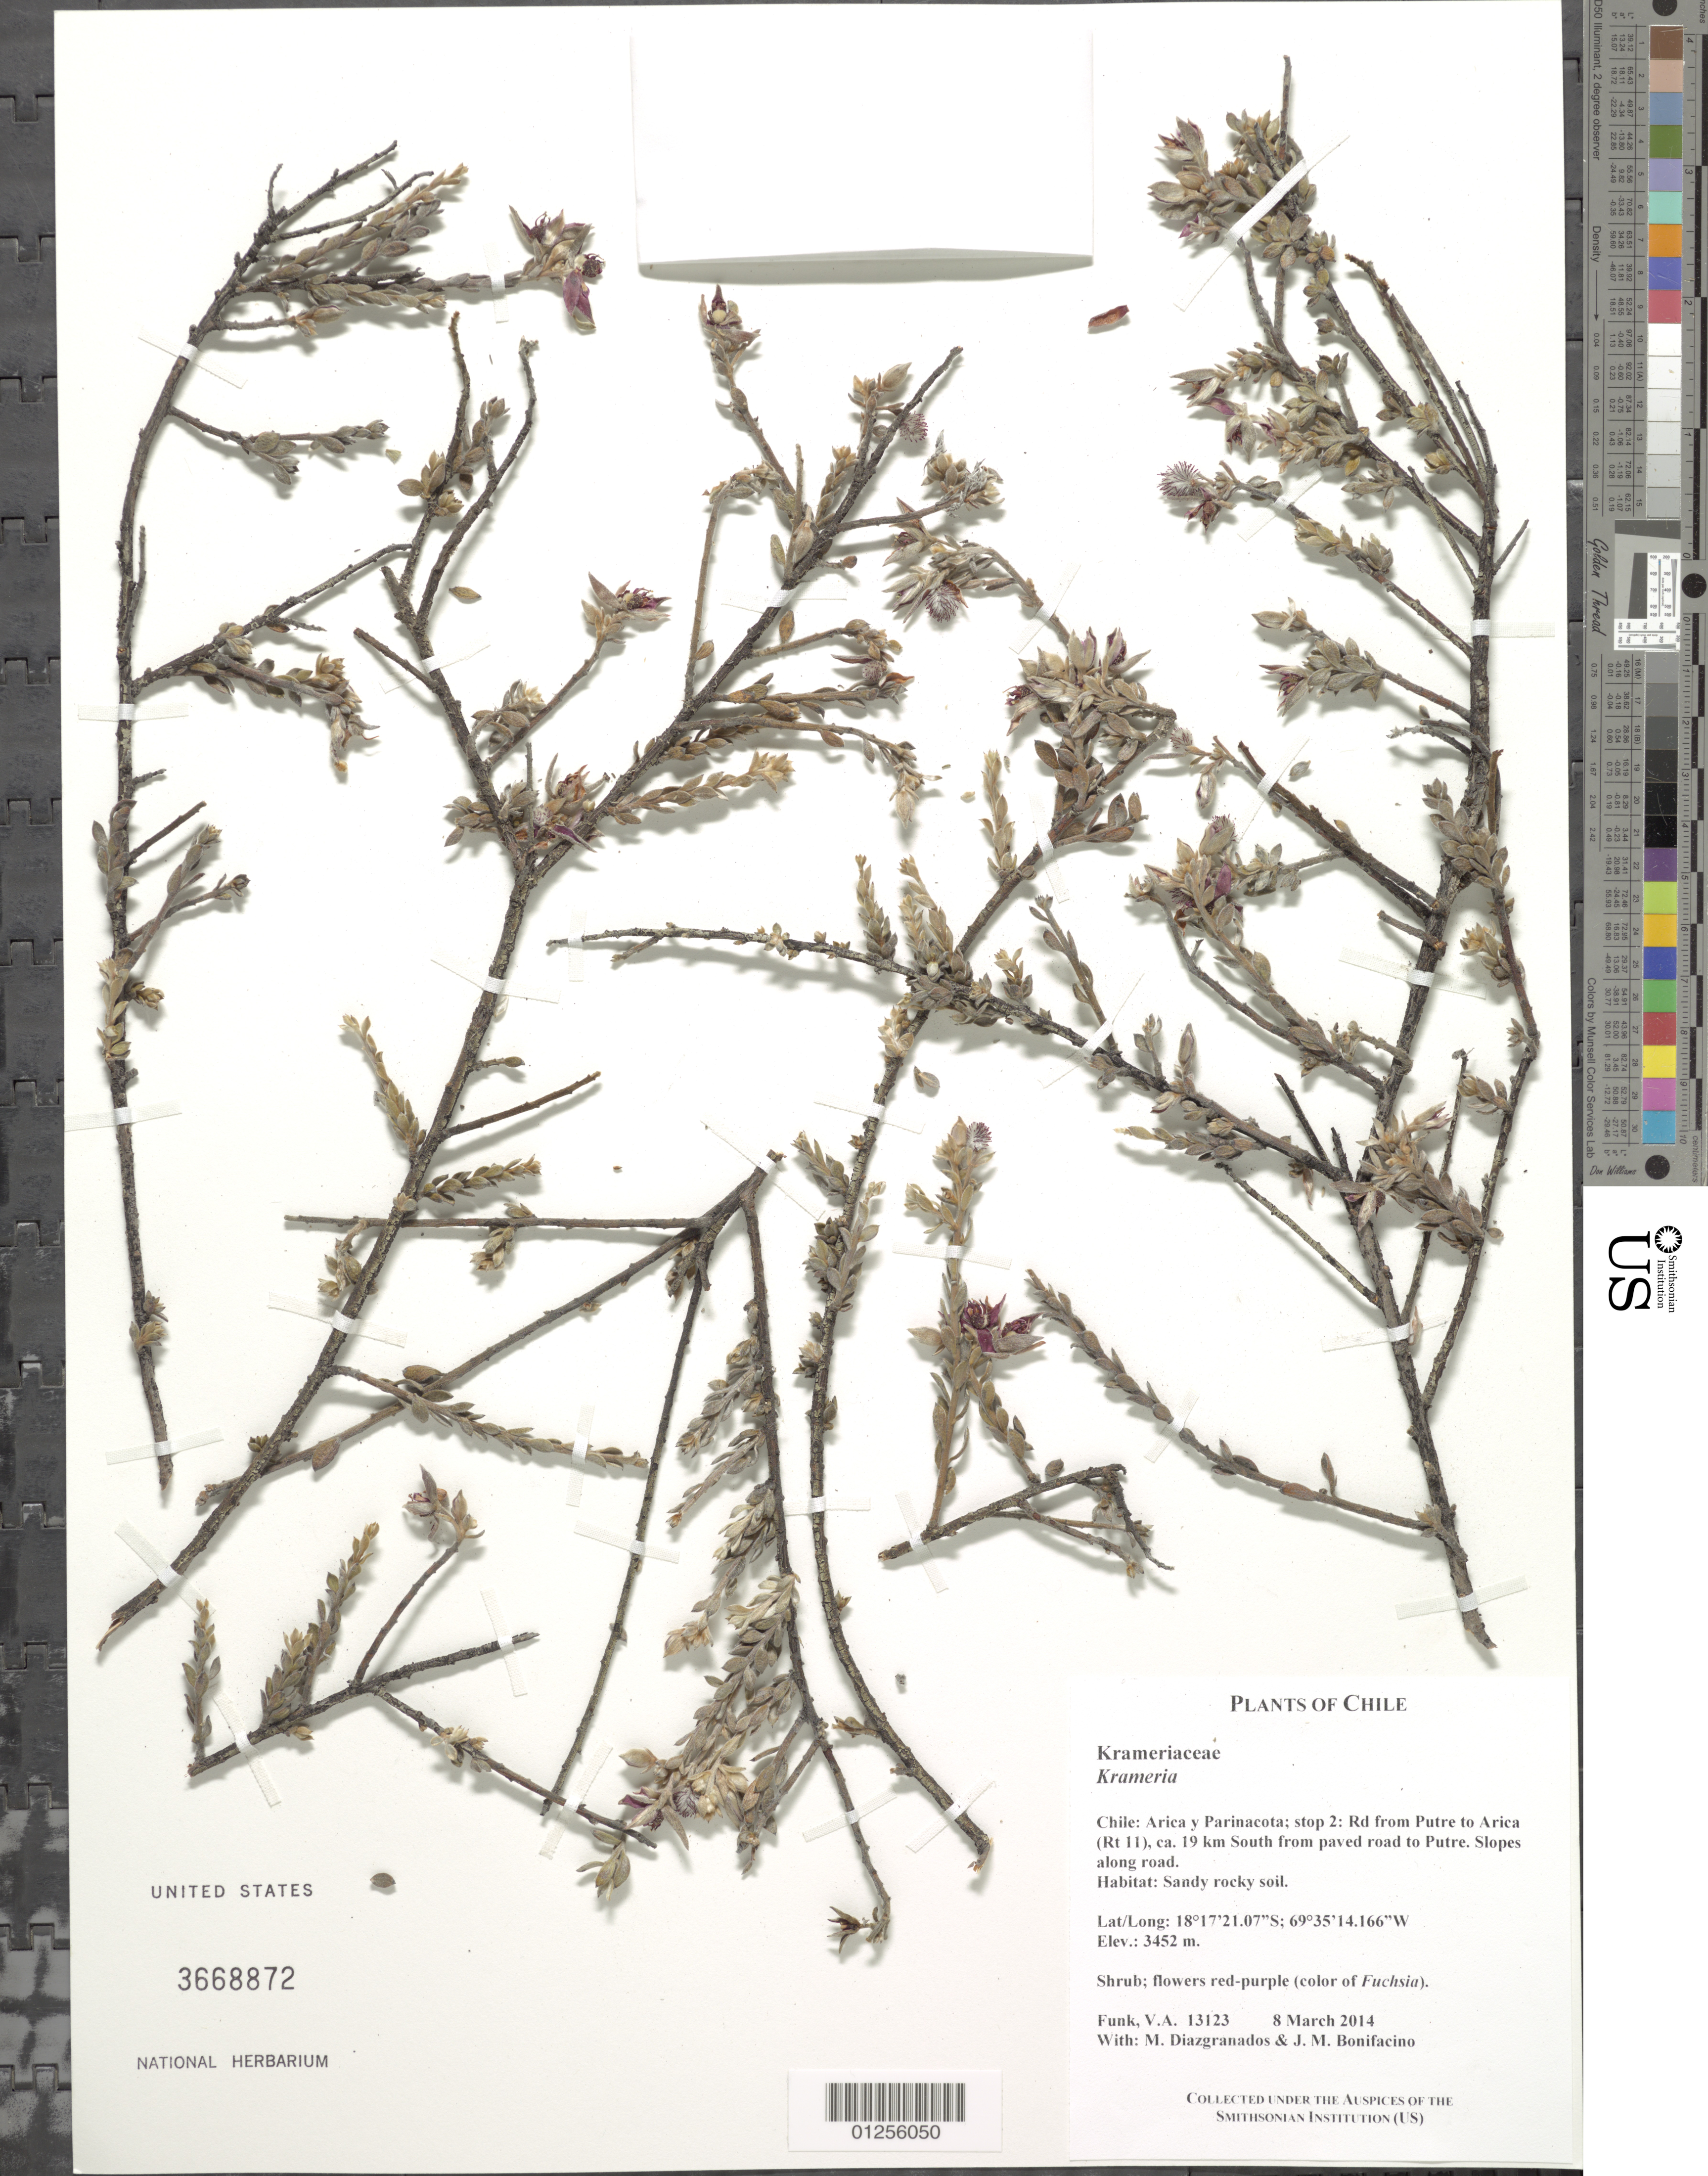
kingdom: Plantae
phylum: Tracheophyta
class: Magnoliopsida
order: Zygophyllales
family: Krameriaceae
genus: Krameria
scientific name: Krameria sp.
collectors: V. Funk, M. Diazgranados C. & M. Bonifacino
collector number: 13123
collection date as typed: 8 March 2014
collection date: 2014-03-08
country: Chile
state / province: Arica y Parinacota (XV)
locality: Road from Putre to Arica (Rt11), ca. 19 km south from paved road to Putre.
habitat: Slopes along road; sandy rocky soil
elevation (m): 3452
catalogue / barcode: US 3668872